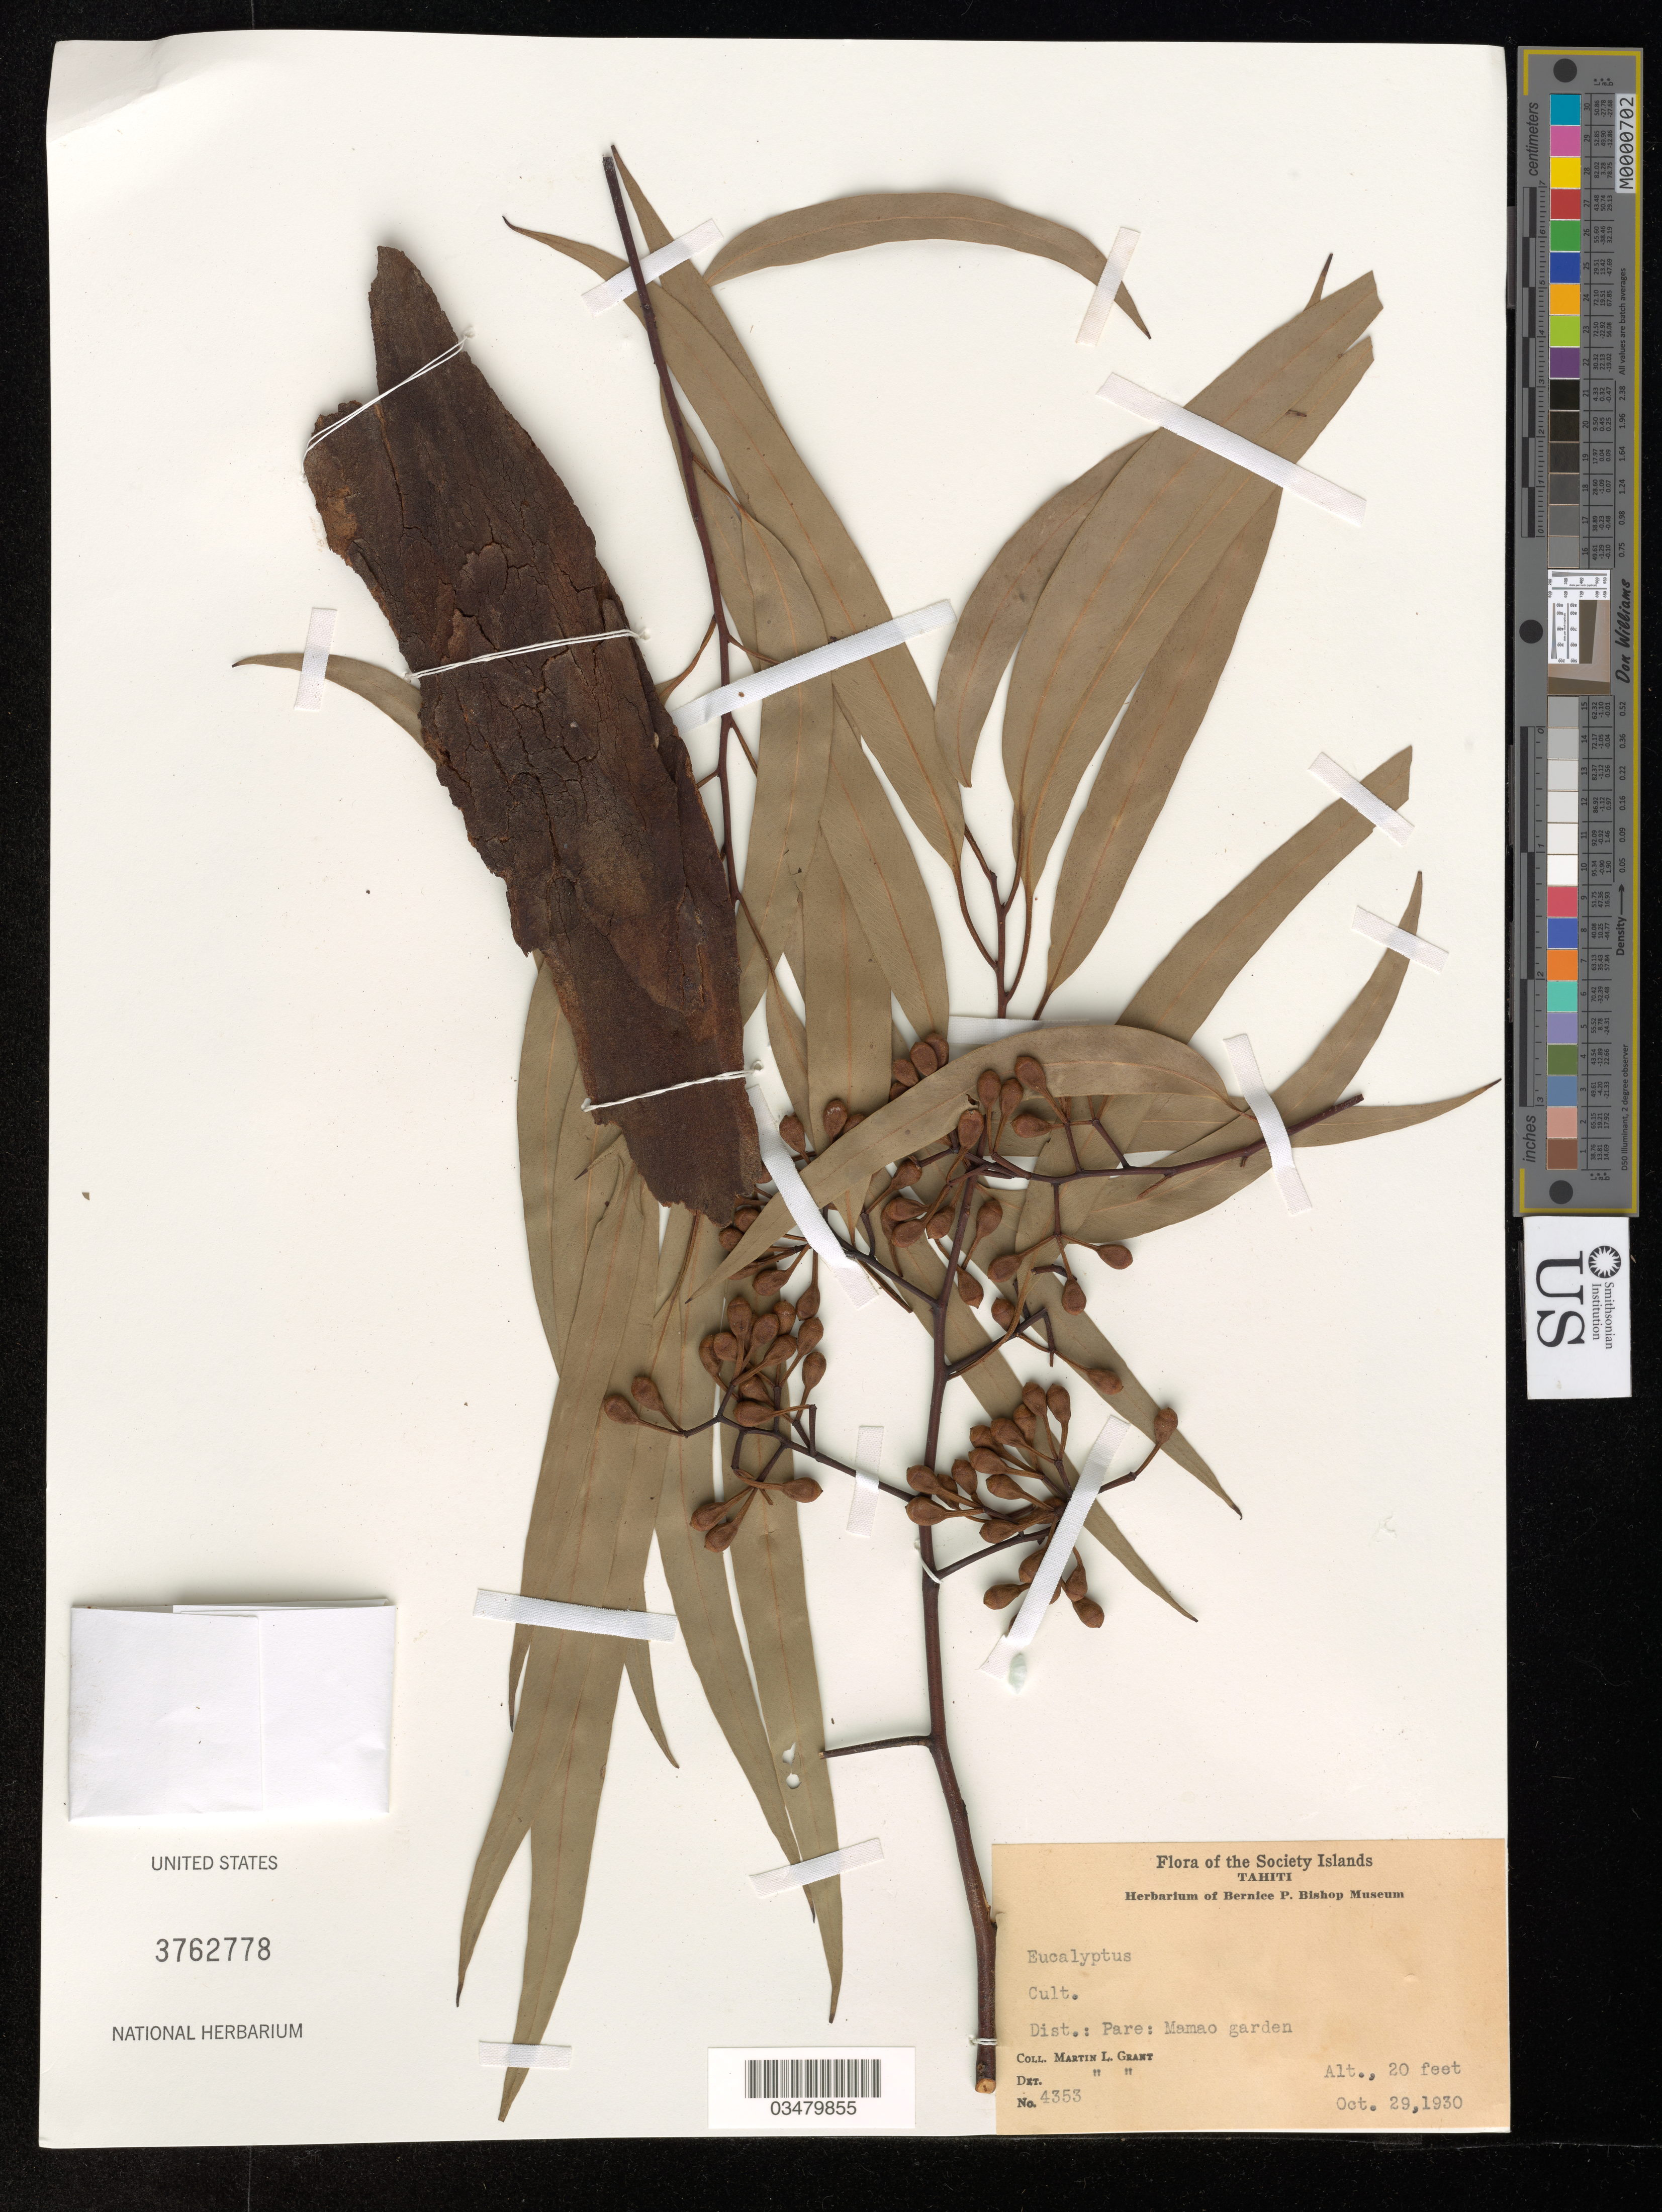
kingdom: Plantae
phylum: Tracheophyta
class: Magnoliopsida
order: Myrtales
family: Myrtaceae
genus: Eucalyptus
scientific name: Eucalyptus sp.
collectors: M. L. Grant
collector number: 4353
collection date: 1930-10-29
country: French Polynesia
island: Tahiti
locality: The Society Islands, Tahiti, District: Pare: Mamao garden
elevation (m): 6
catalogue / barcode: US 3762778